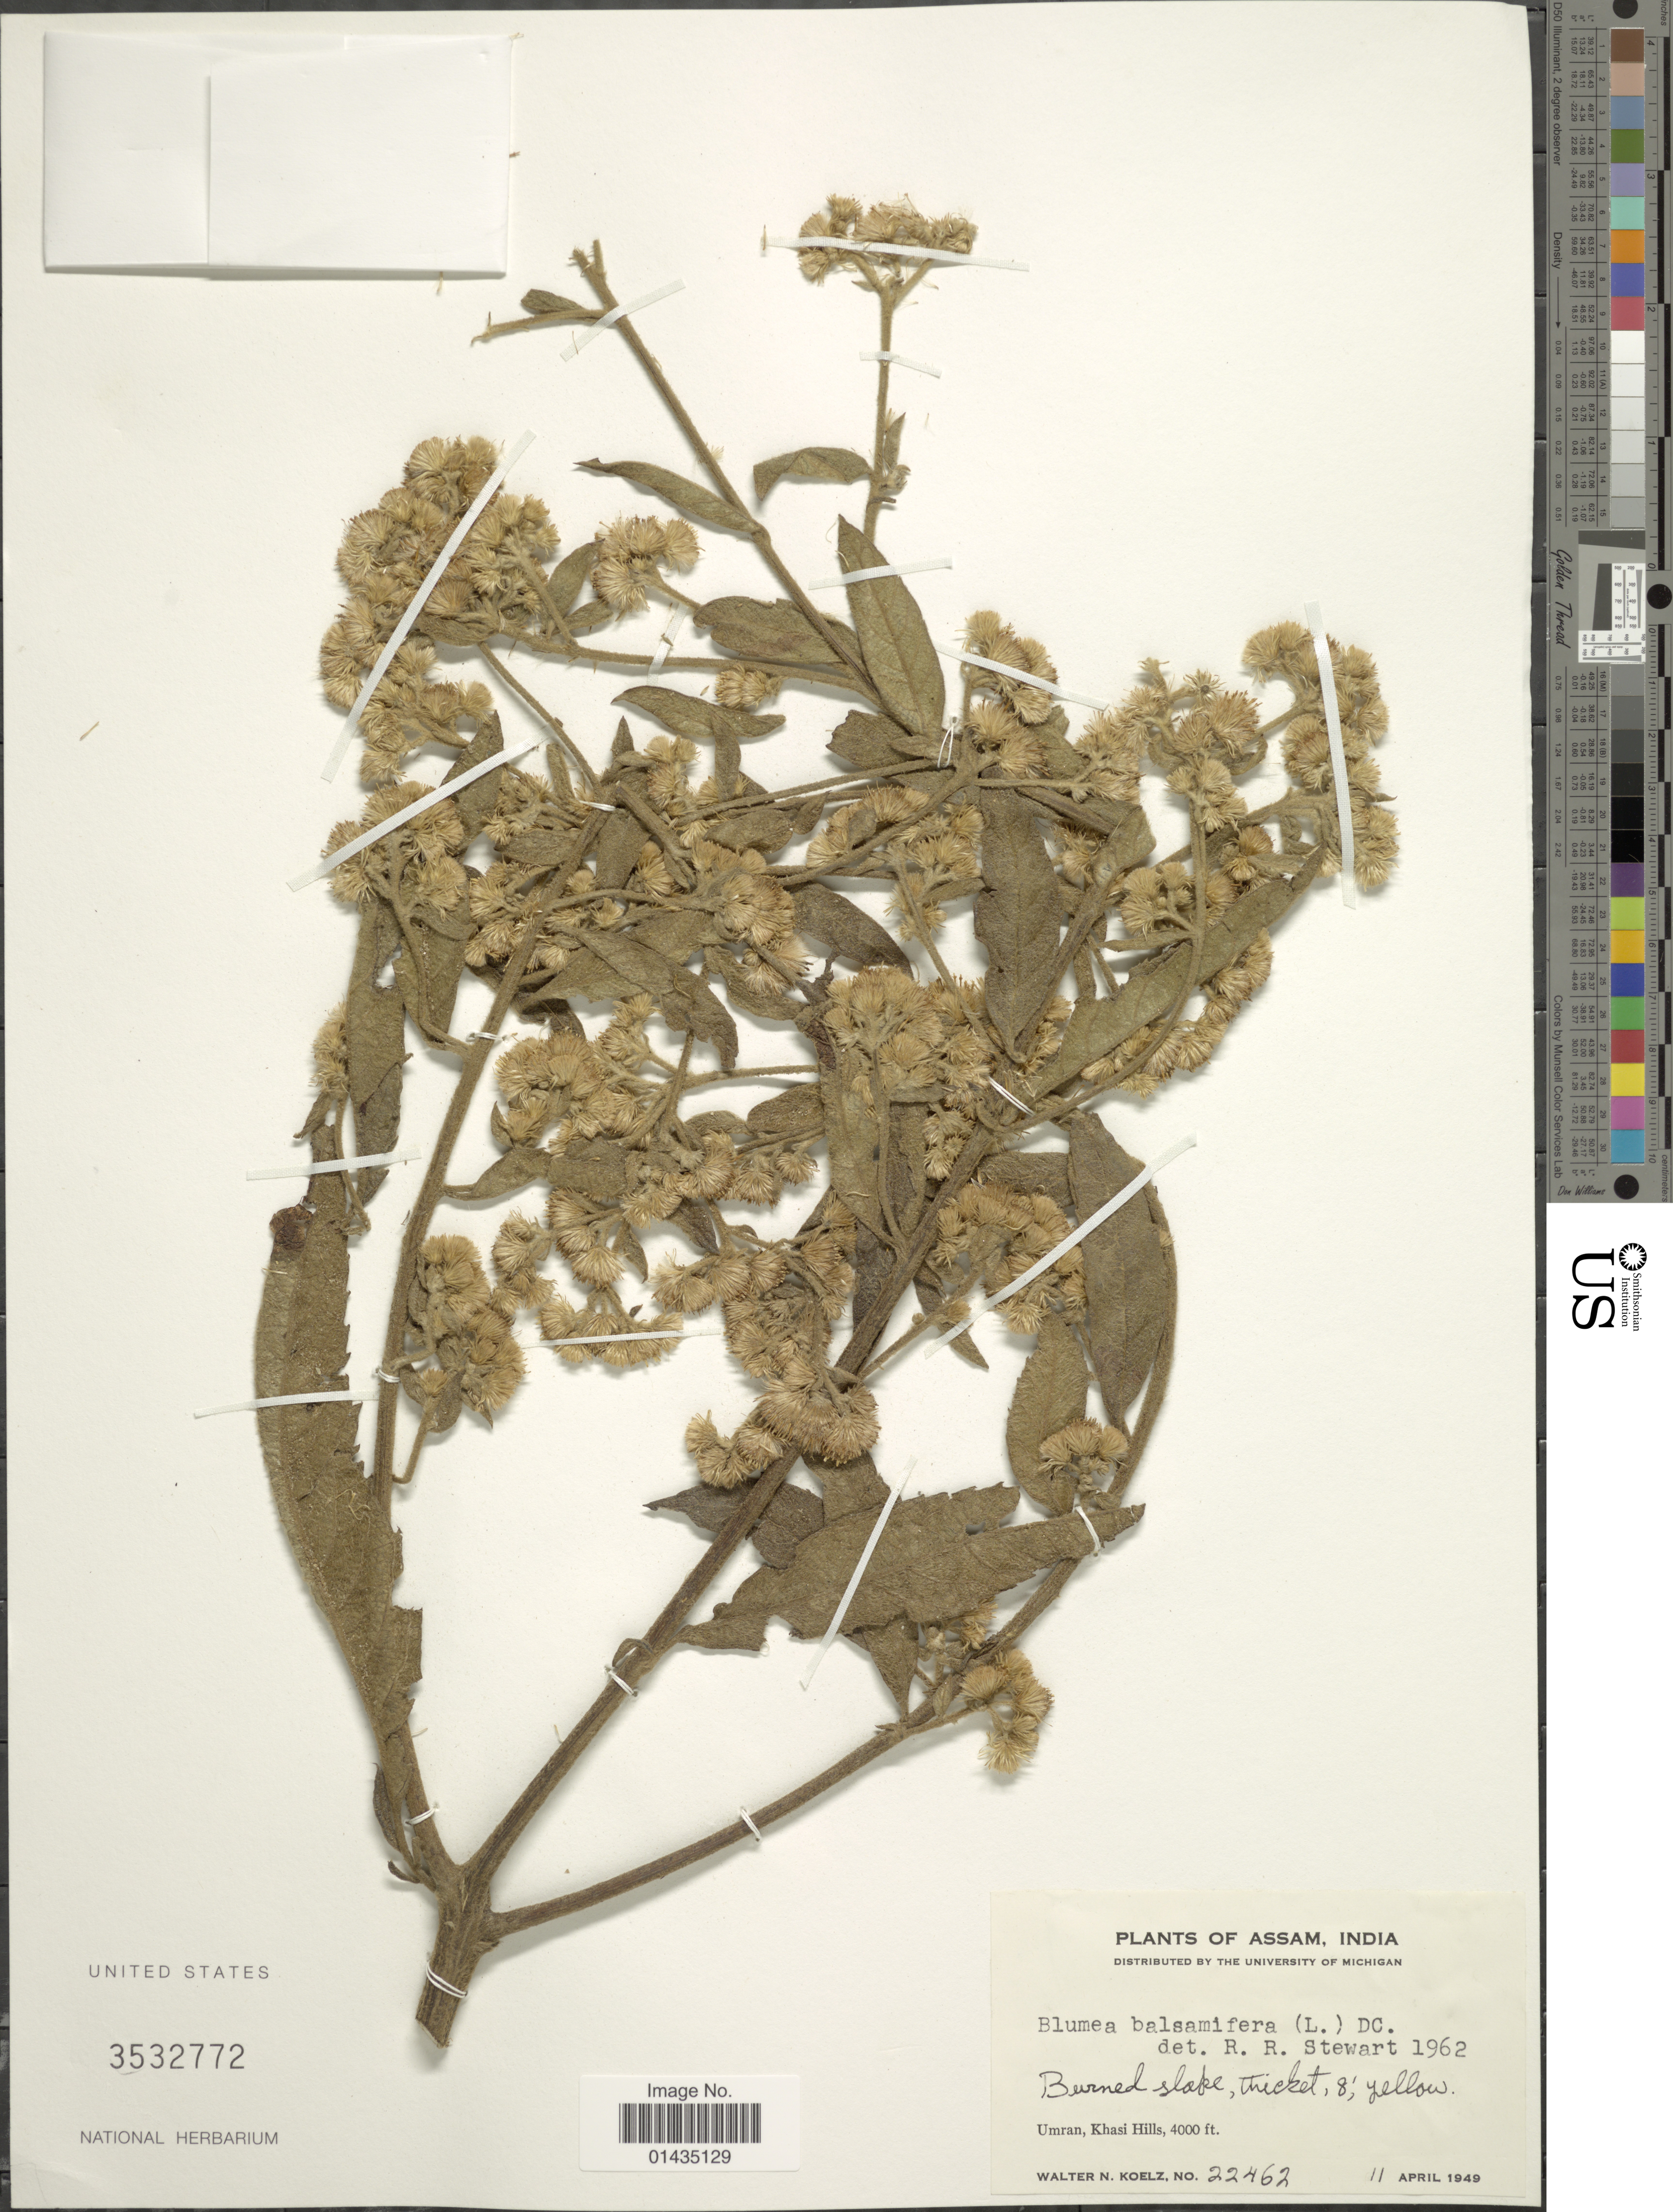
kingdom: Plantae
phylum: Tracheophyta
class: Magnoliopsida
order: Asterales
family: Asteraceae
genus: Blumea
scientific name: Blumea balsamifera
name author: (L.) DC.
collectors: W. N. Koelz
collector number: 22462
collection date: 1949-04-11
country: India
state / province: Meghalaya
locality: Umran, Khasi Hills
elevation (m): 1219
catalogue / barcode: US 3532772